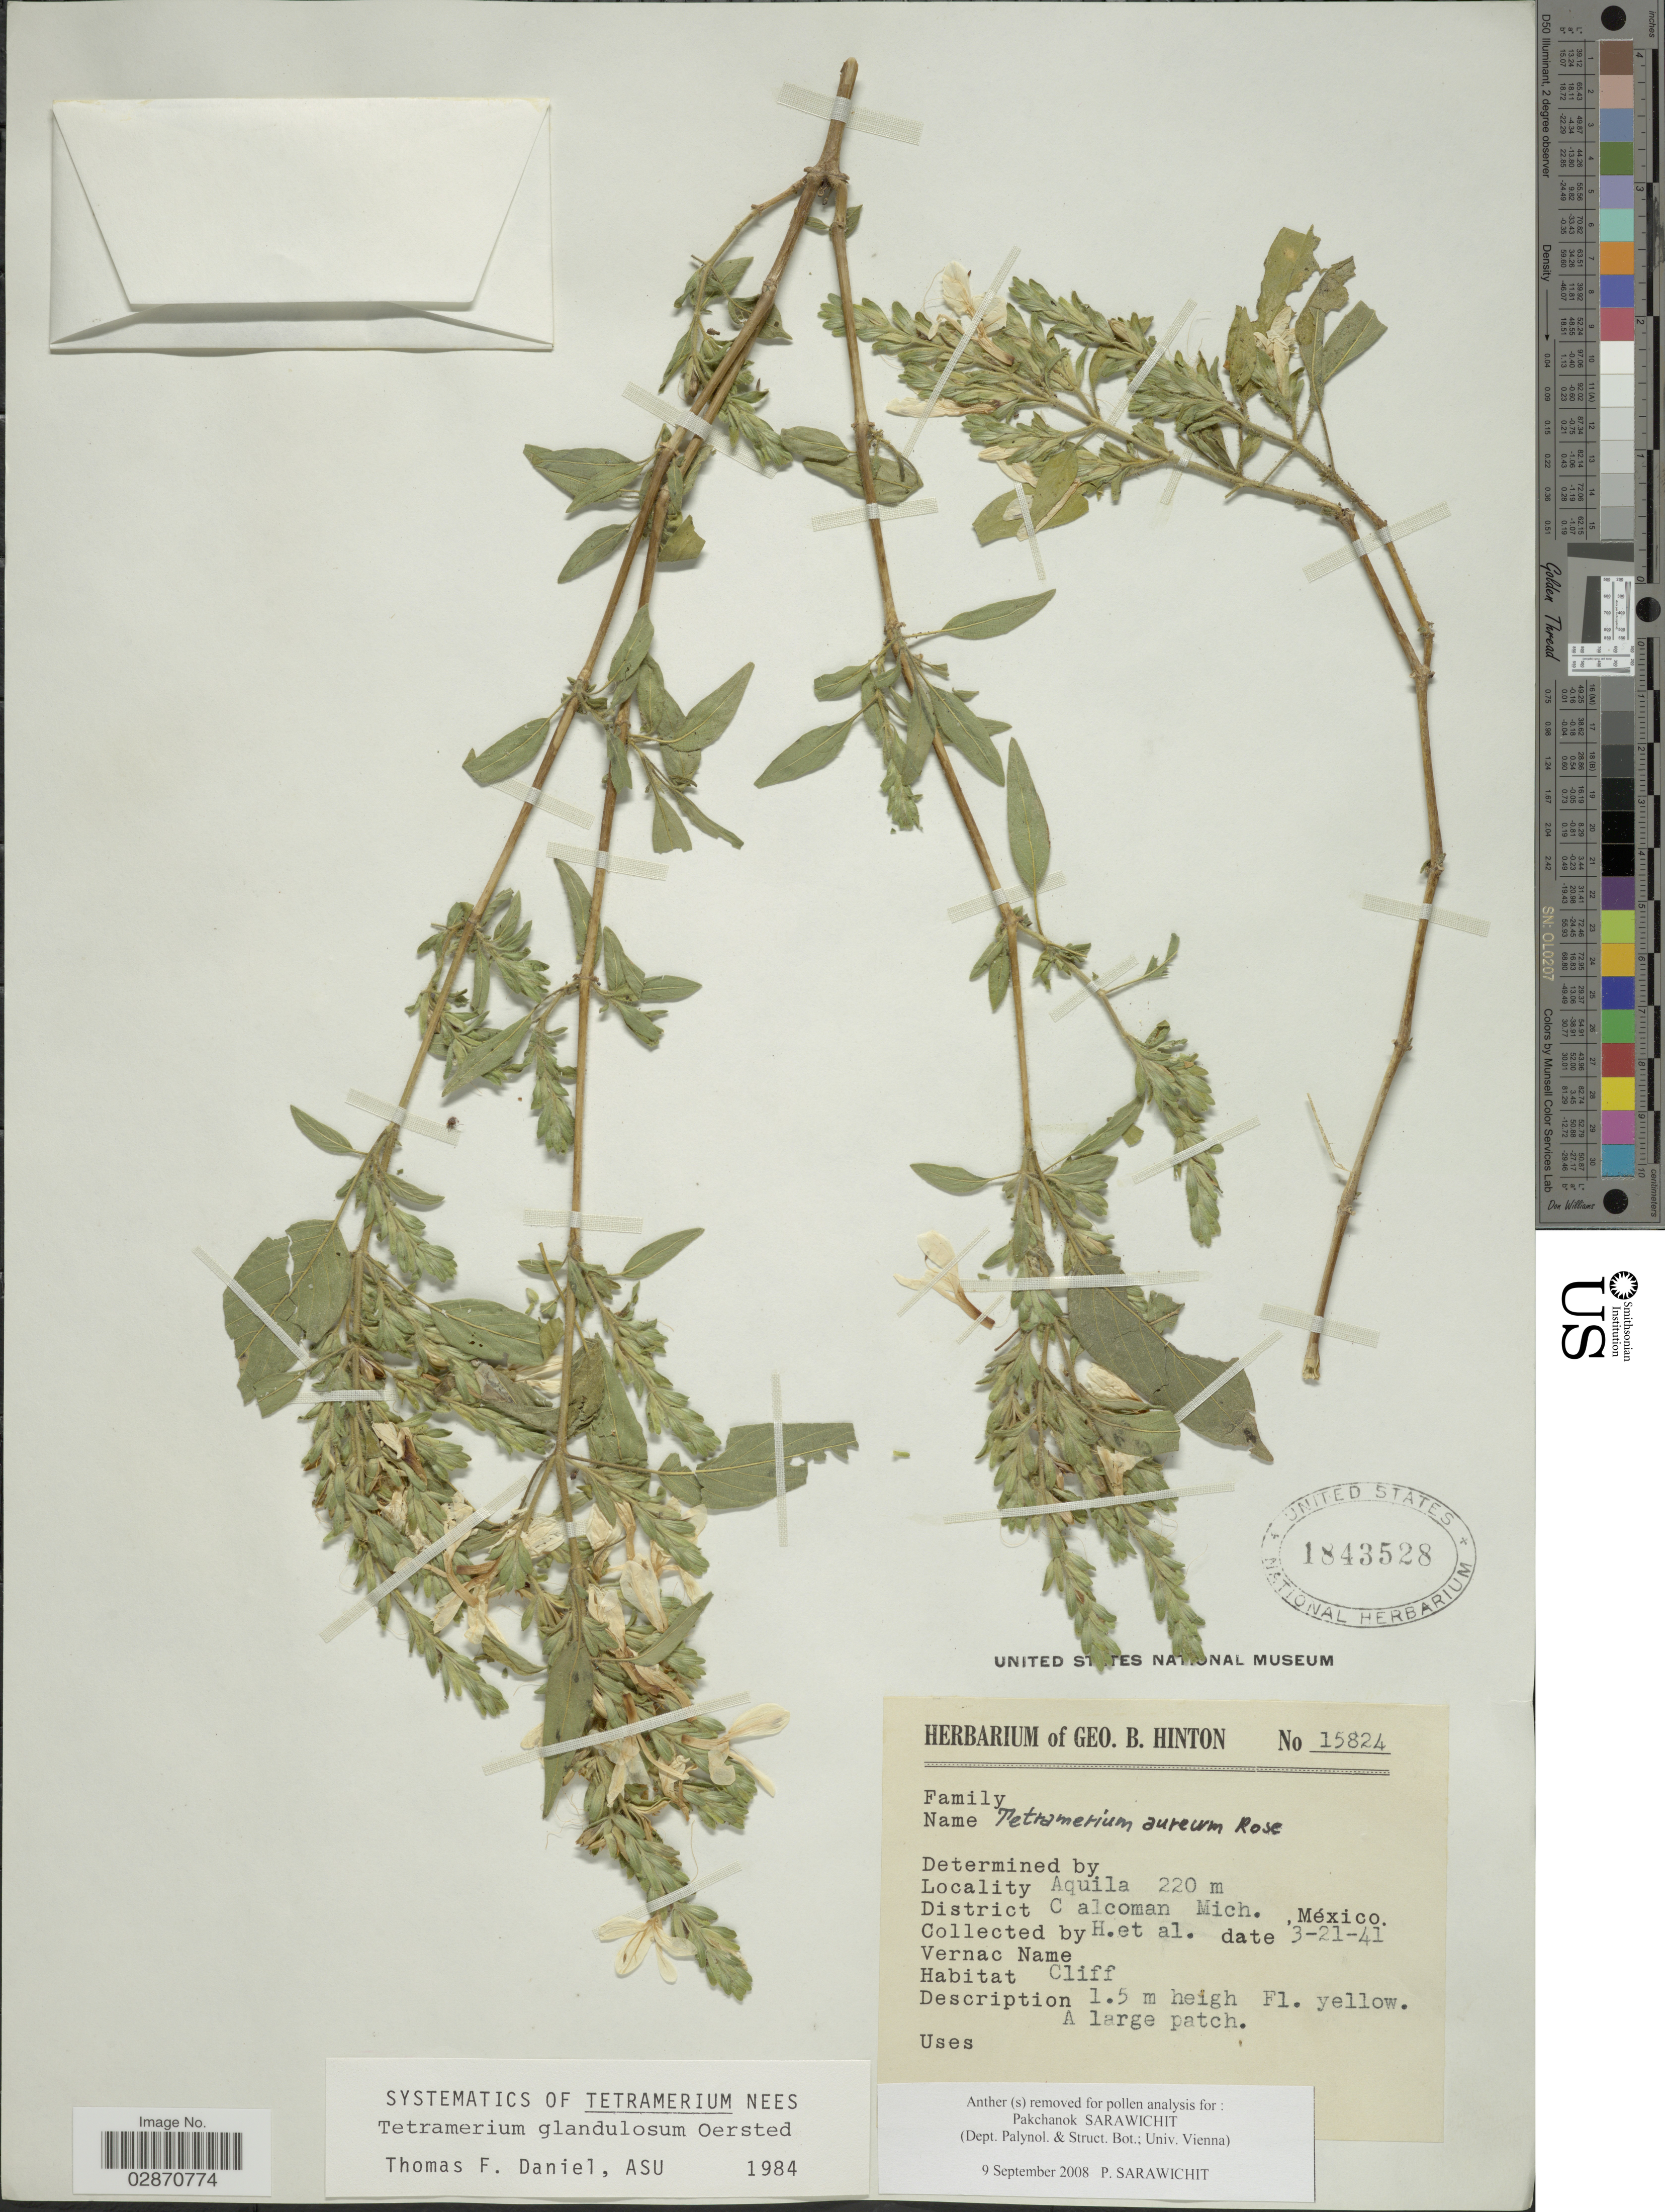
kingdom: Plantae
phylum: Tracheophyta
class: Magnoliopsida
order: Lamiales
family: Acanthaceae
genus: Tetramerium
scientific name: Tetramerium glandulosum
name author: Oerst.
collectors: G. B. Hinton & et al.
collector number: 15824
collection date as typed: Transcribed d/m/y: 21/3/41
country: Mexico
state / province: Michoacán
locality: Aquila. District Coalcoman, Mich.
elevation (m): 220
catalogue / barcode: US 1843528